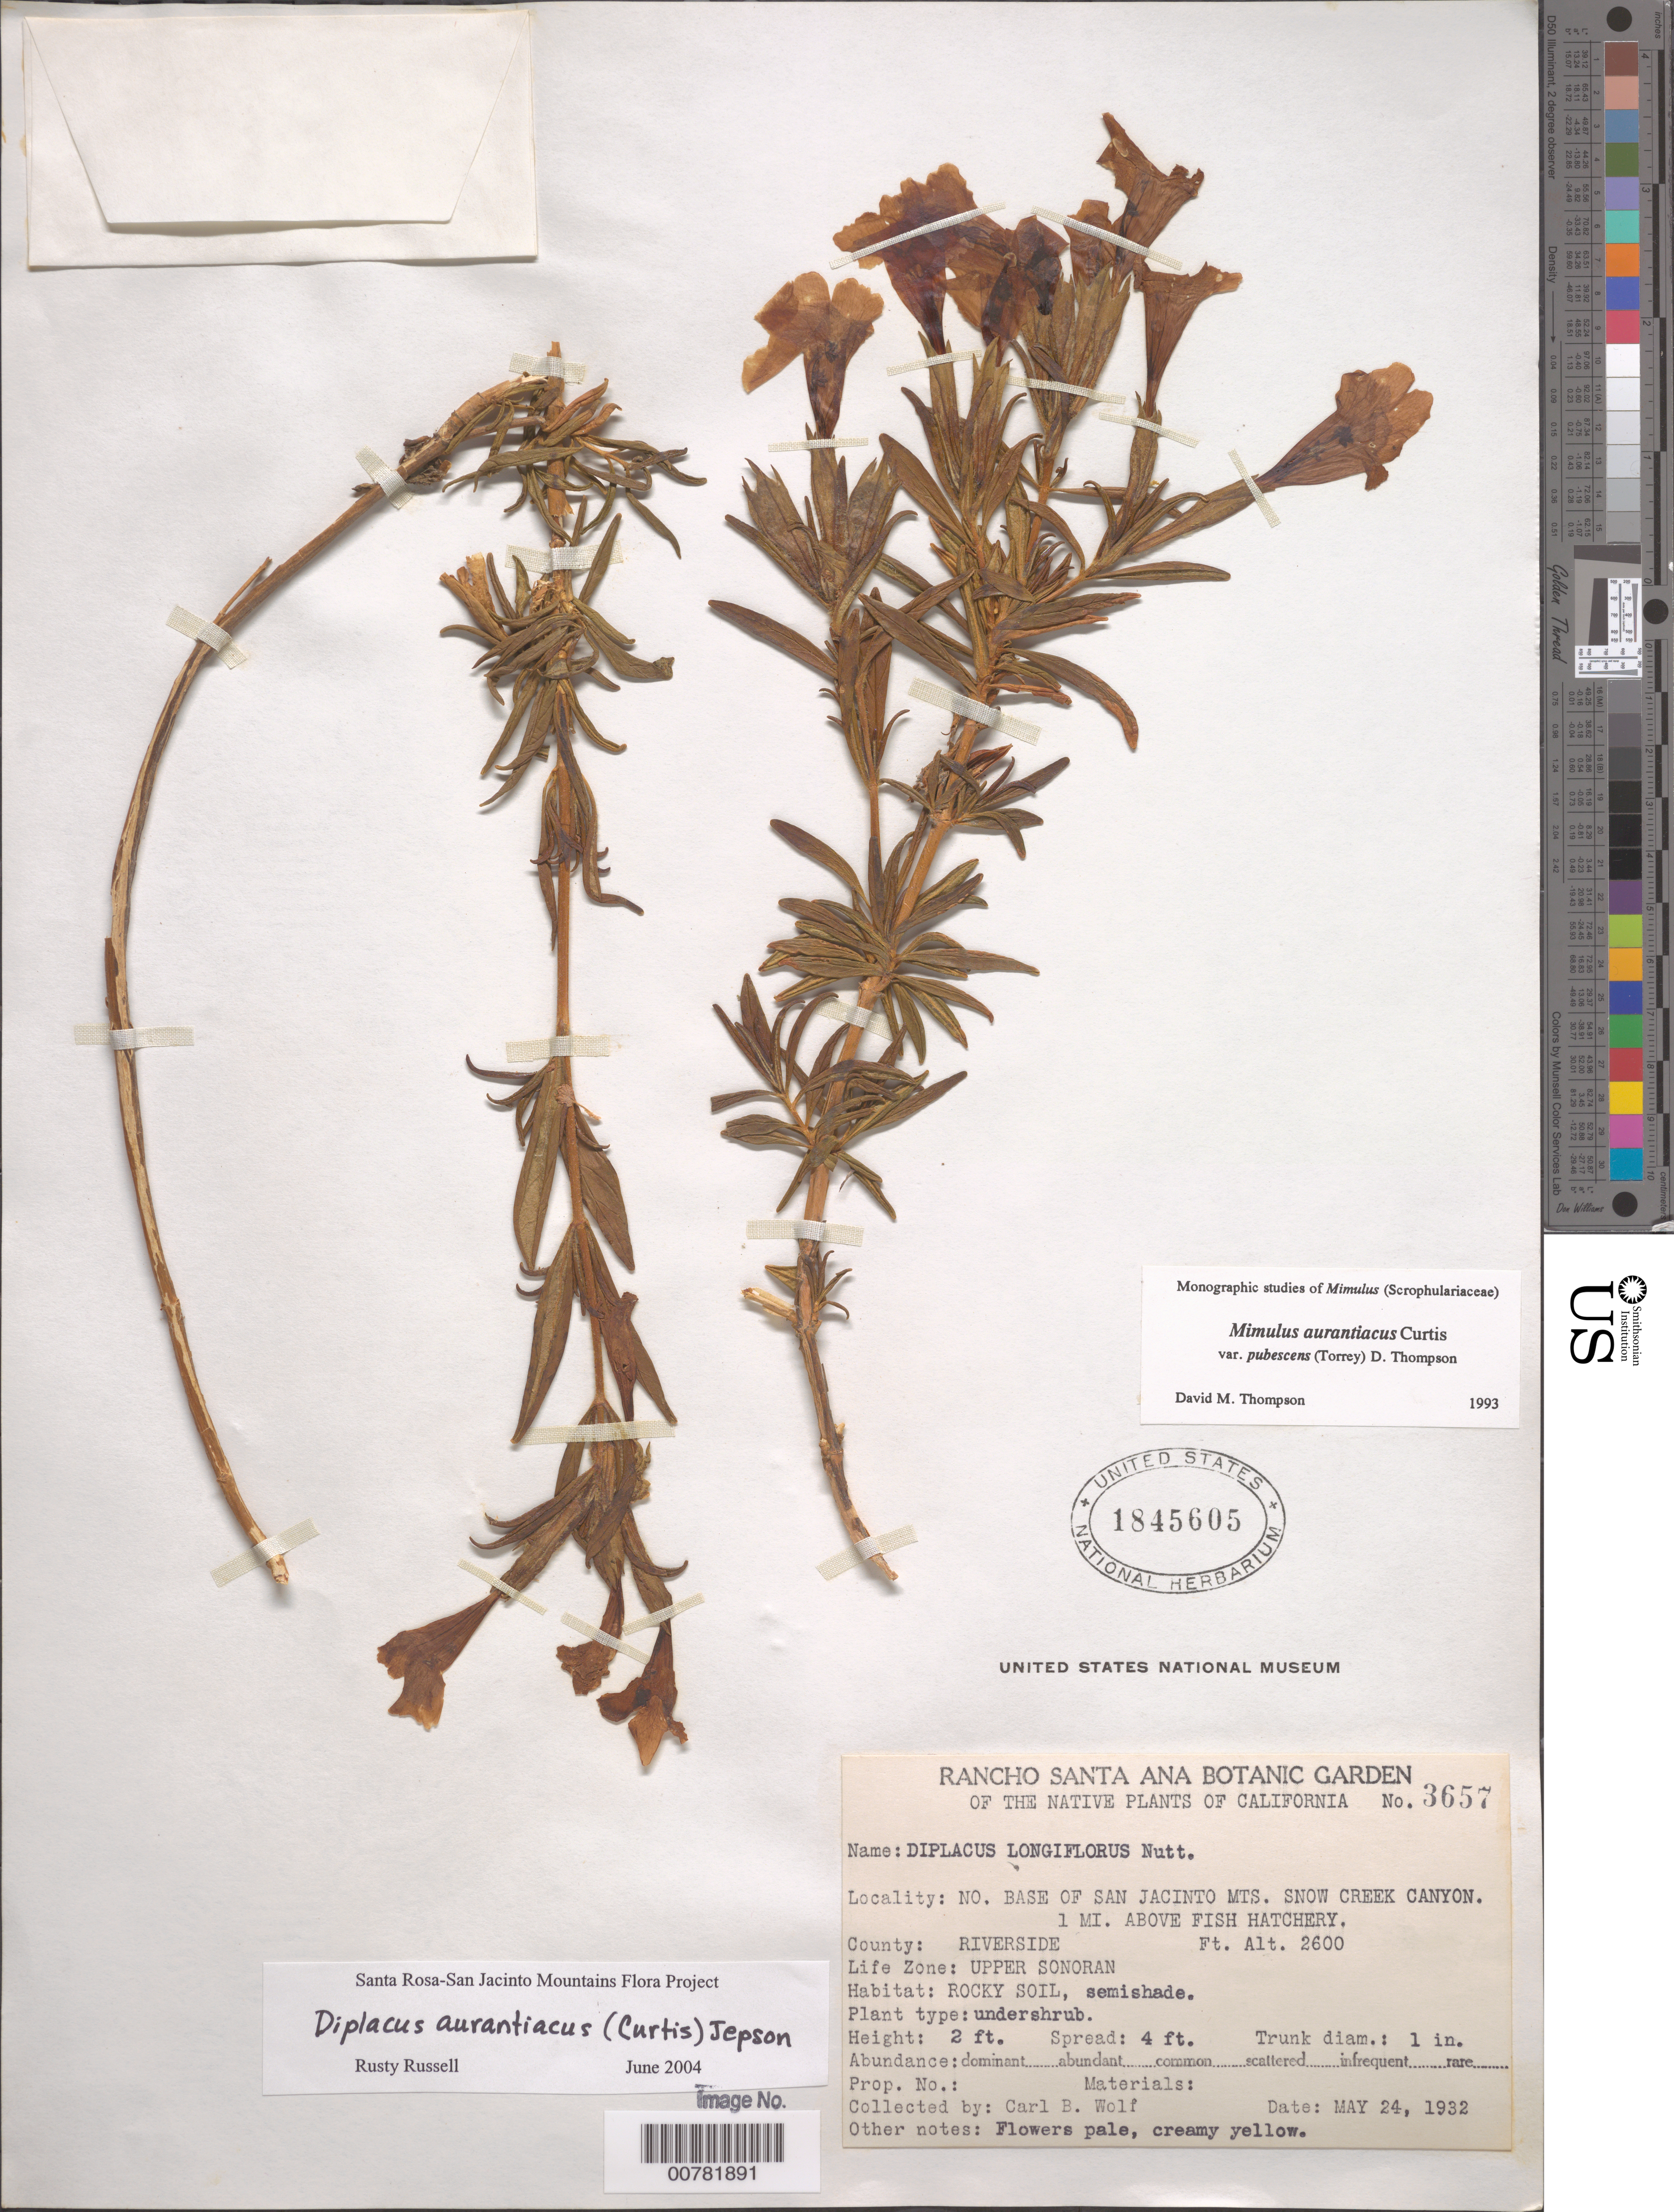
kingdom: Plantae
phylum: Tracheophyta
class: Magnoliopsida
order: Lamiales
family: Phrymaceae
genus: Diplacus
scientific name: Diplacus aurantiacus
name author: (Curtis) Jeps.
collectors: C. B. Wolf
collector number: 3657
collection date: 1932-05-24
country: United States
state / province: California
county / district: Riverside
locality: No. base of San Jacinto Mts. Snow Creek Canyon. 1 mi. above Fish Hatchery. County: Riverside. Life Zone: Upper Sonoran.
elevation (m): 792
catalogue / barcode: US 1845605